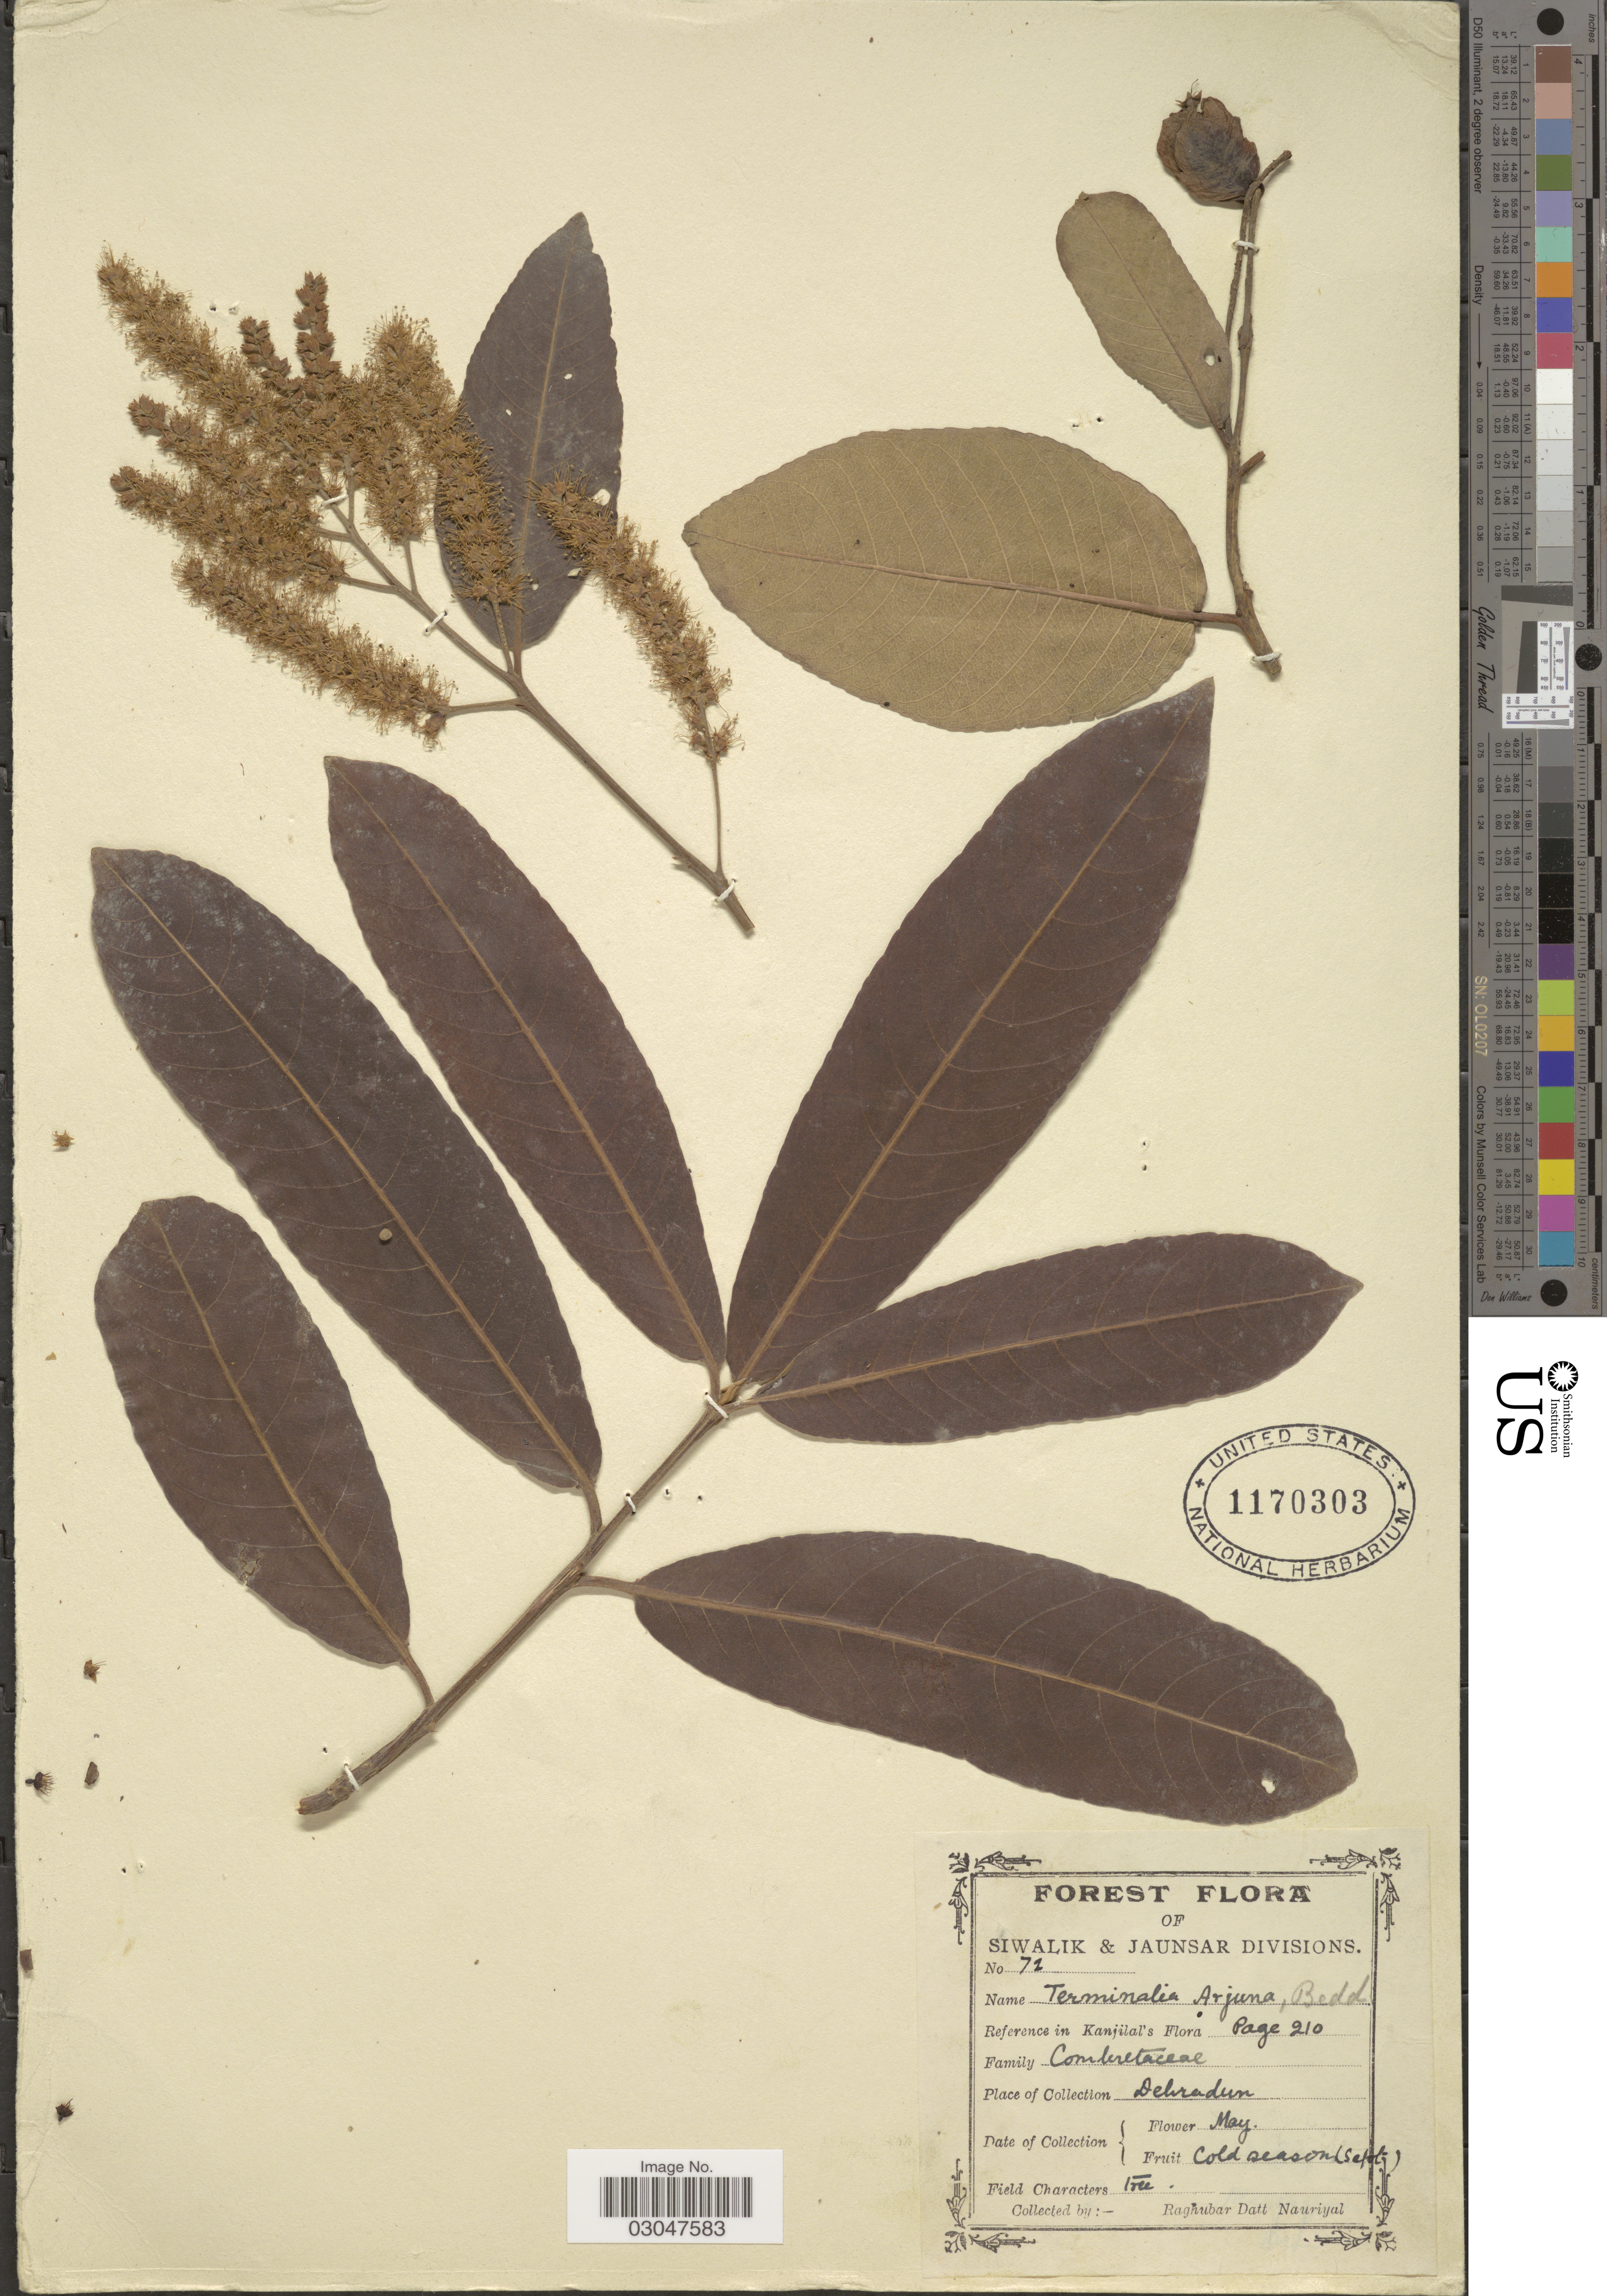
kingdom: Plantae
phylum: Tracheophyta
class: Magnoliopsida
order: Myrtales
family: Combretaceae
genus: Terminalia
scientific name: Terminalia arjuna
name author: (Roxb. ex DC.) Wight & Arn.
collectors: R. D. Nauriyal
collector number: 72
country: India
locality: Siwalik & Jaunsar Divisions. Dehradun.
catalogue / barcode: US 1170303